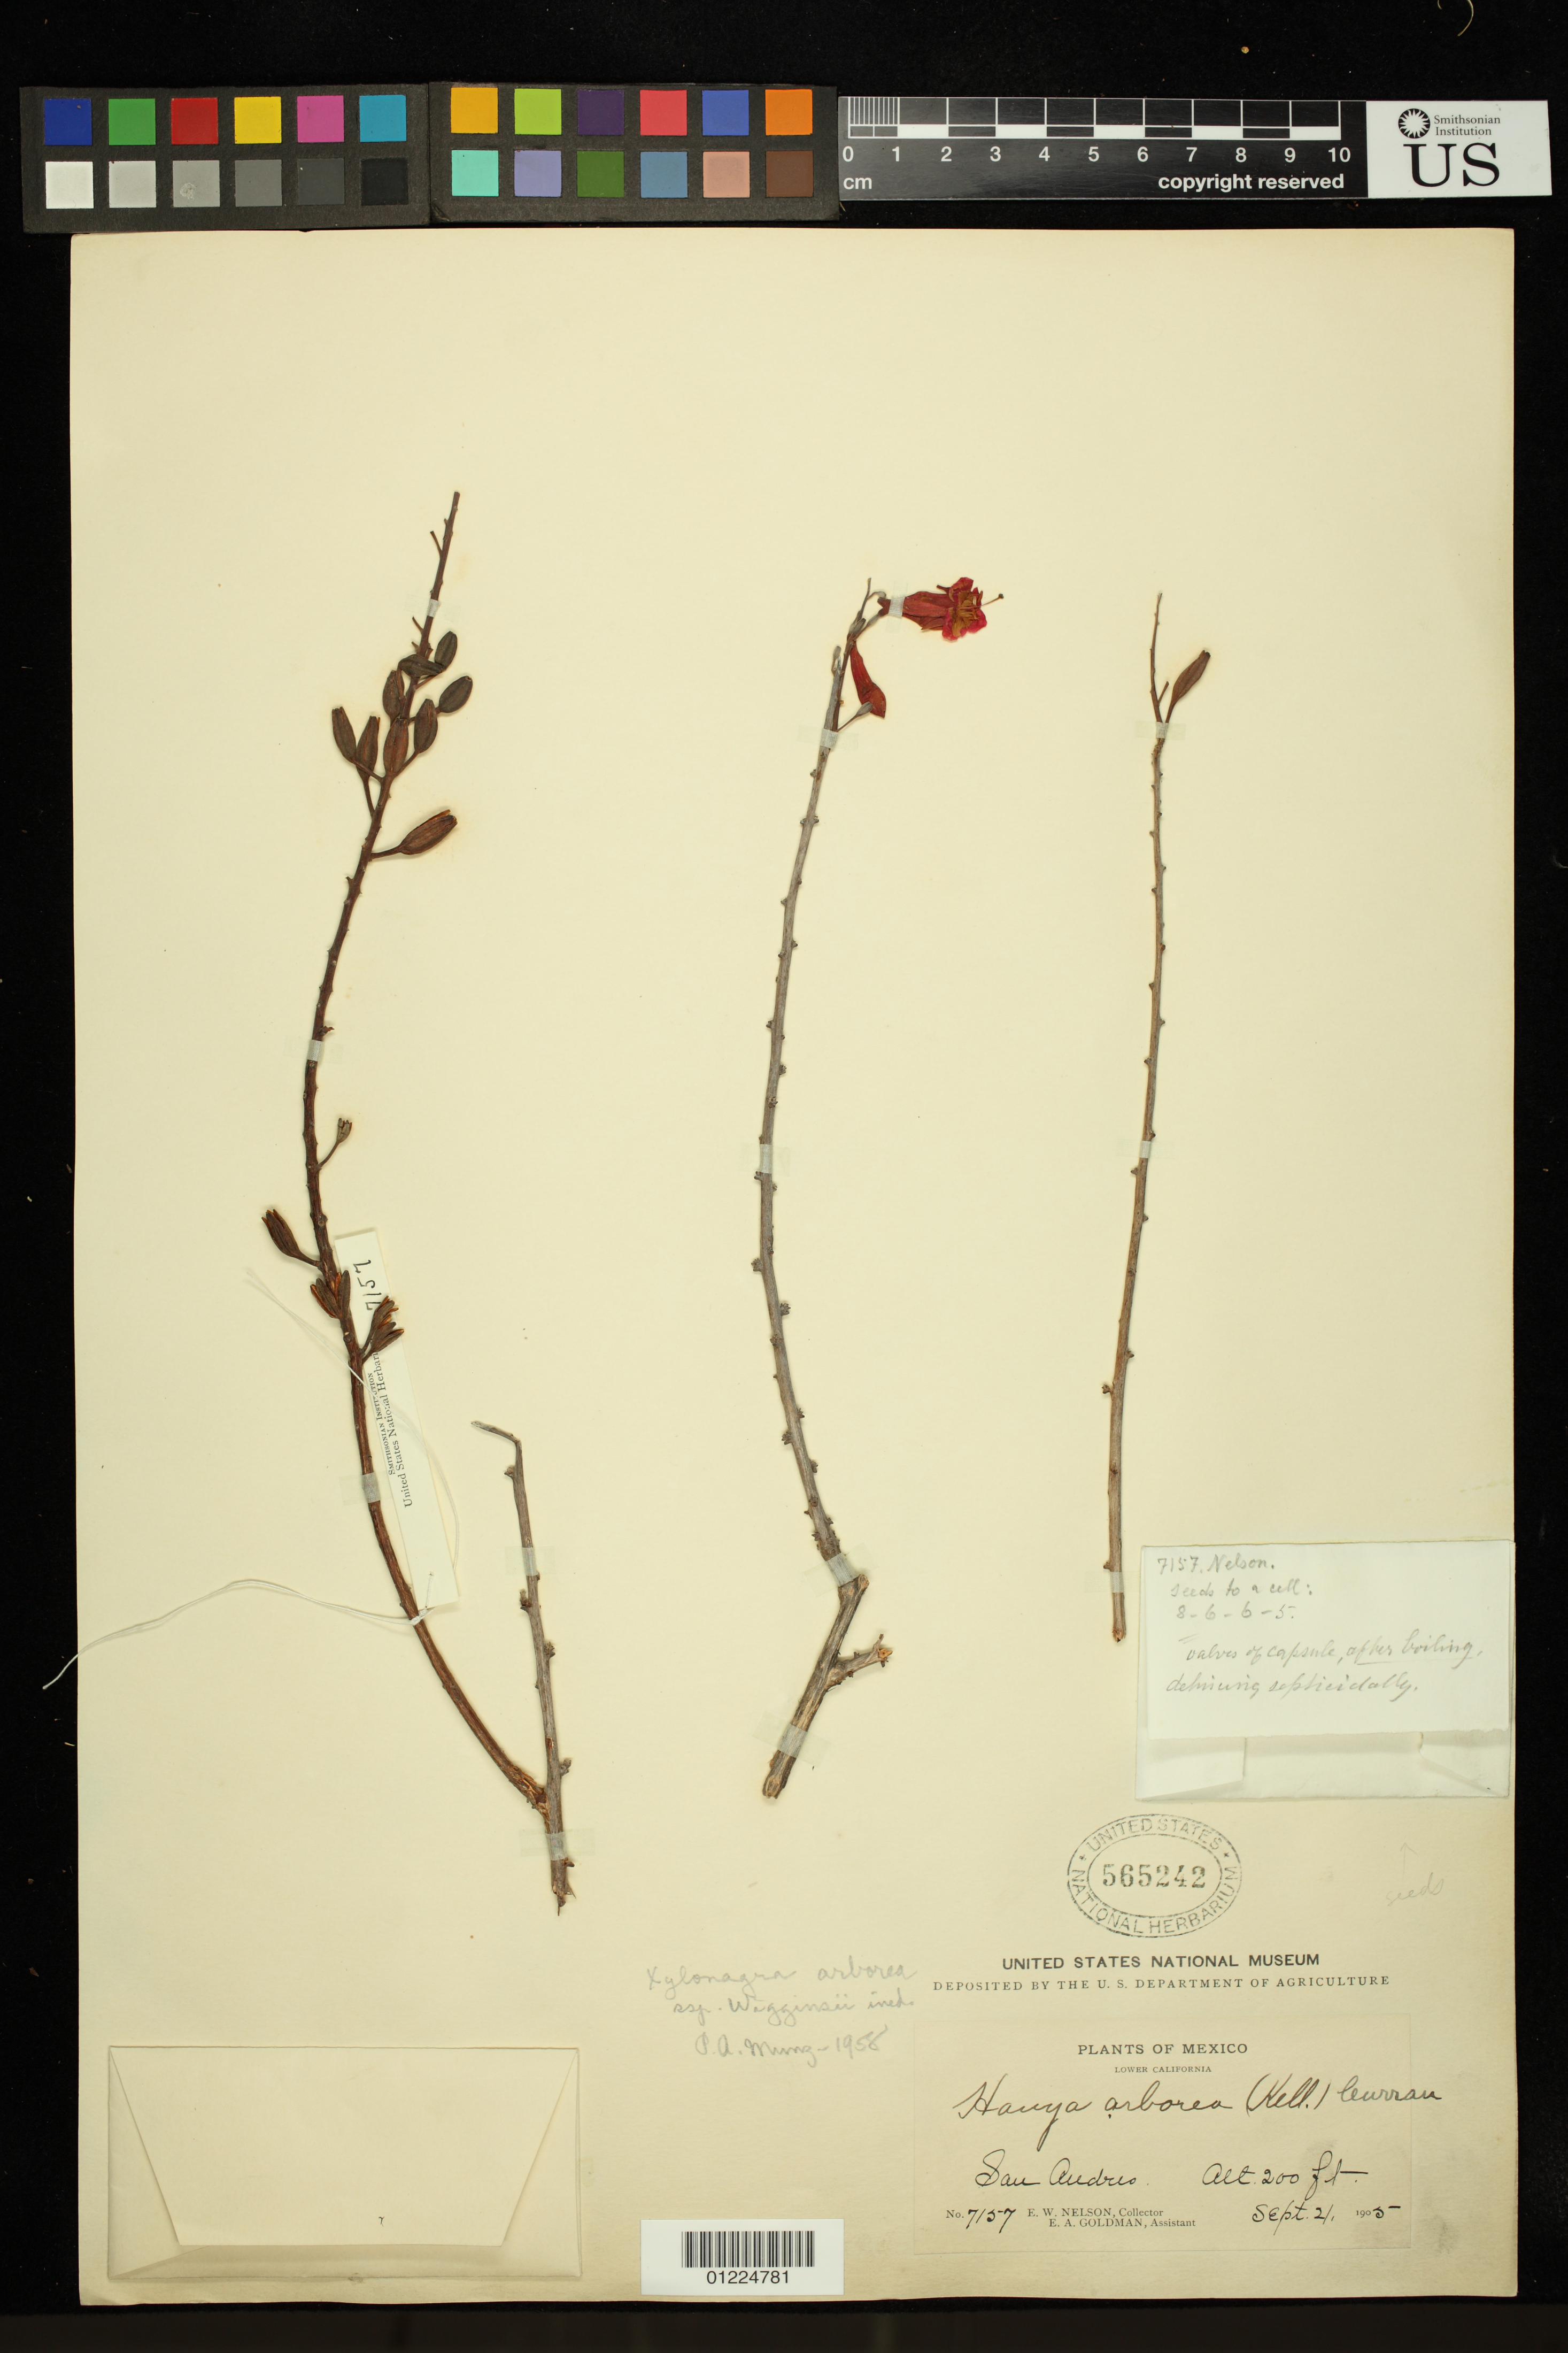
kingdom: Plantae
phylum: Tracheophyta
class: Magnoliopsida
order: Myrtales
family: Onagraceae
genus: Xylonagra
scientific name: Xylonagra arborea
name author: (Kellogg) Donn. Sm. & Rose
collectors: E. W. Nelson & E. A. Goldman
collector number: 7157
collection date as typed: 21 Sep 1905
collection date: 1905-09-21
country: Mexico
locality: San Andres, Lower California.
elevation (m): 61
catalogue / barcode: US 565242